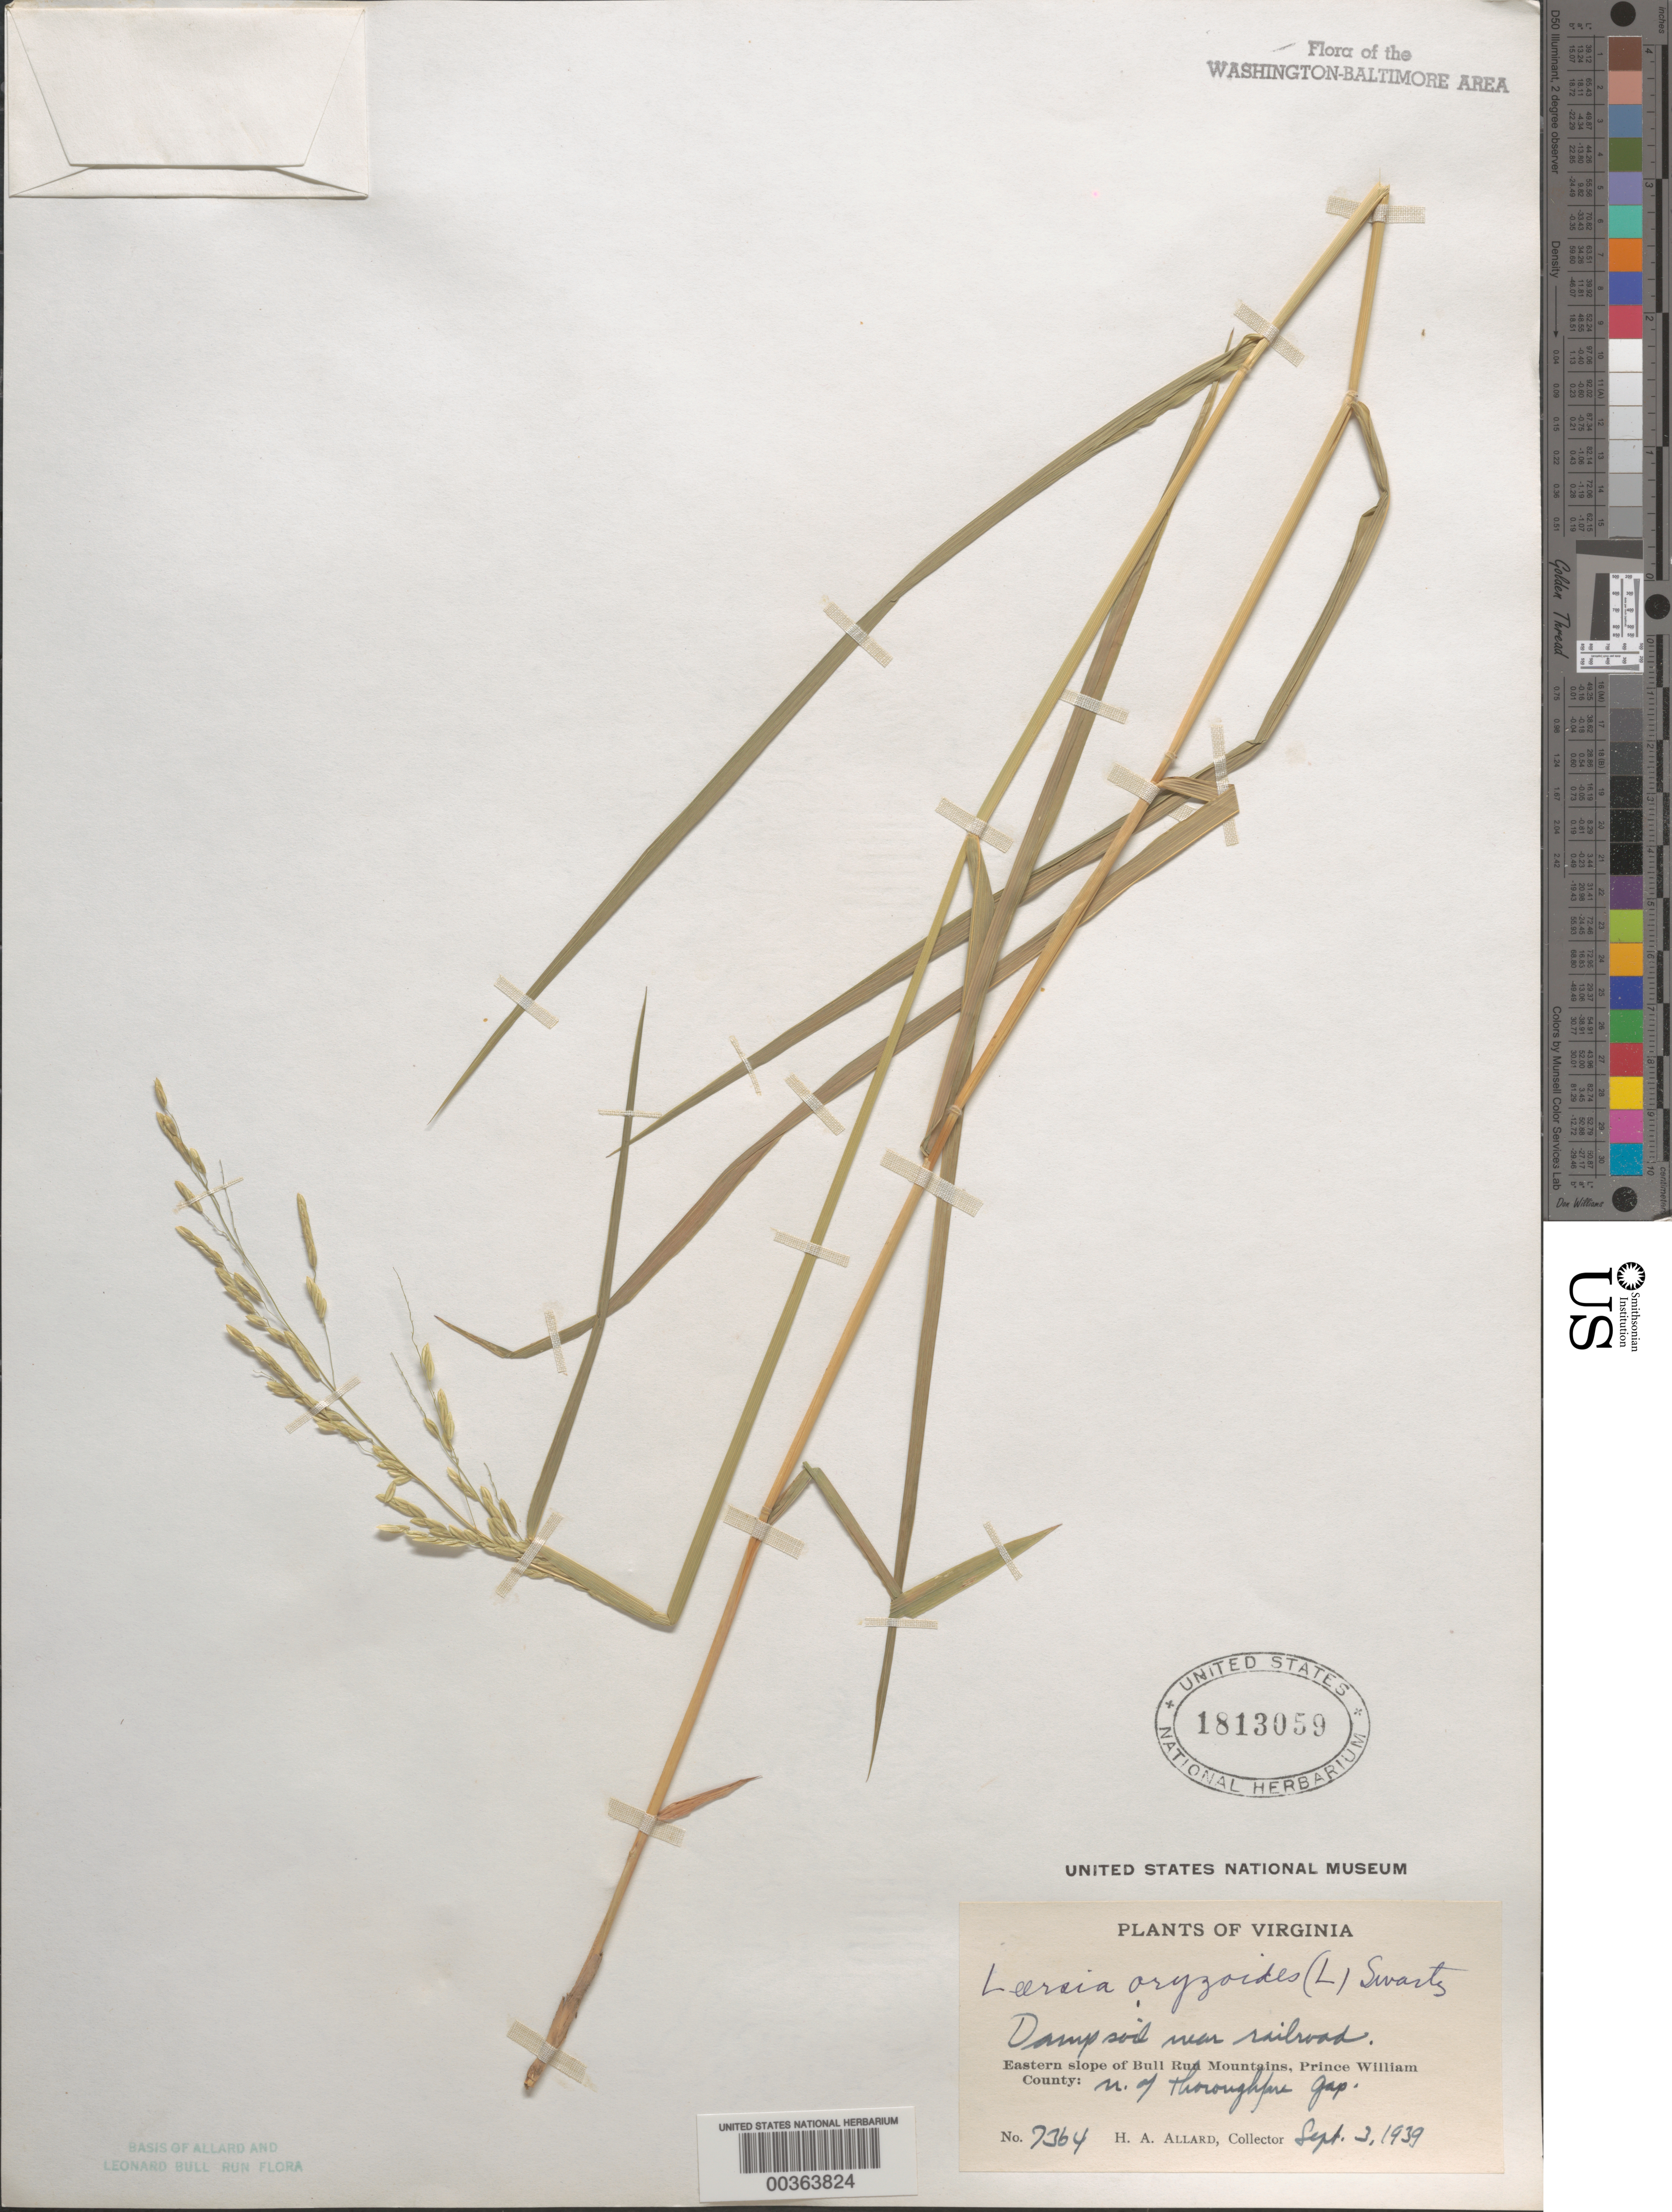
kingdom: Plantae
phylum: Tracheophyta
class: Liliopsida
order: Poales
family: Poaceae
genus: Leersia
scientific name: Leersia oryzoides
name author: (L.) Sw.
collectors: H. A. Allard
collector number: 7364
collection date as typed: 03 Sep 1939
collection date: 1939-09-03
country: United States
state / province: Virginia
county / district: Prince William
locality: North of Thorofare Gap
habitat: Damp soil near railroad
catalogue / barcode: US 1813059